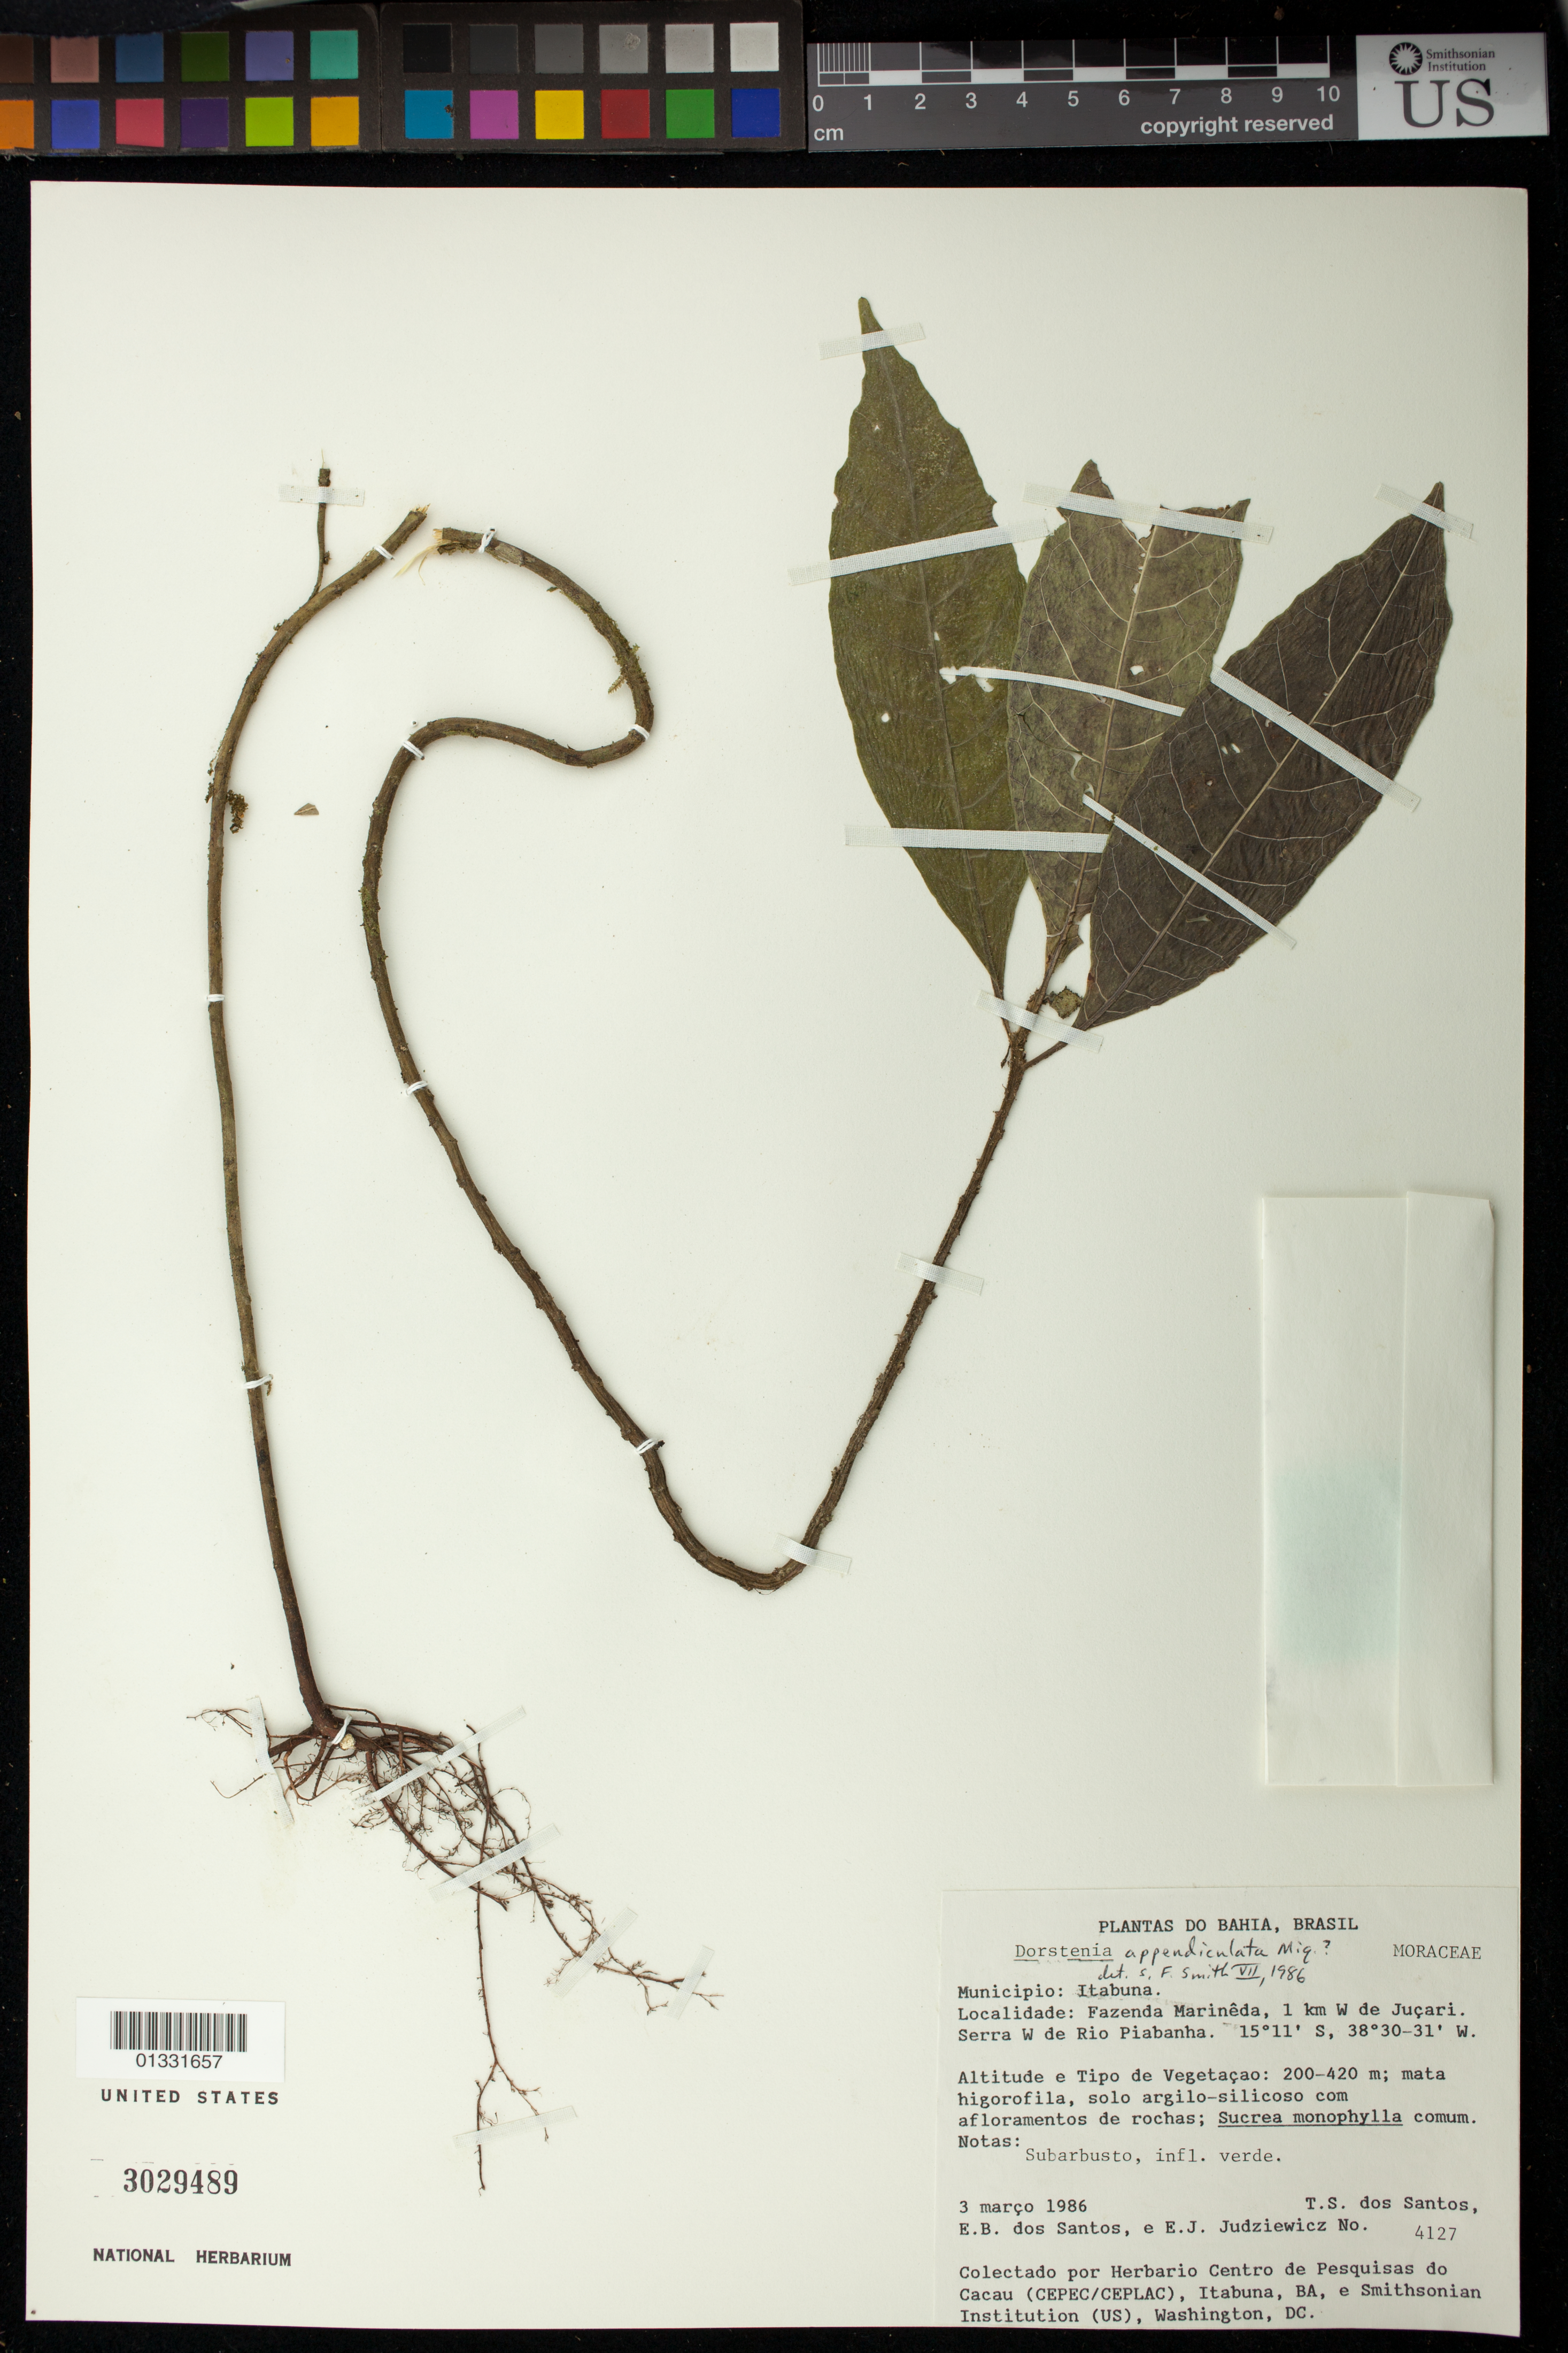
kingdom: Plantae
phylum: Tracheophyta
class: Magnoliopsida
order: Rosales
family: Moraceae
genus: Dorstenia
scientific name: Dorstenia appendiculata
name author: Miq.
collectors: T. S. Santos, E. B. Santos & E. J. Judziewicz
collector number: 4127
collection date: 1986-03-03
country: Brazil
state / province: Bahia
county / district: Itabuna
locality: Fazenda Marinêda, 1 km W de Juçari. Serra W de Rio Piabanha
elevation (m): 200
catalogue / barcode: US 3029489